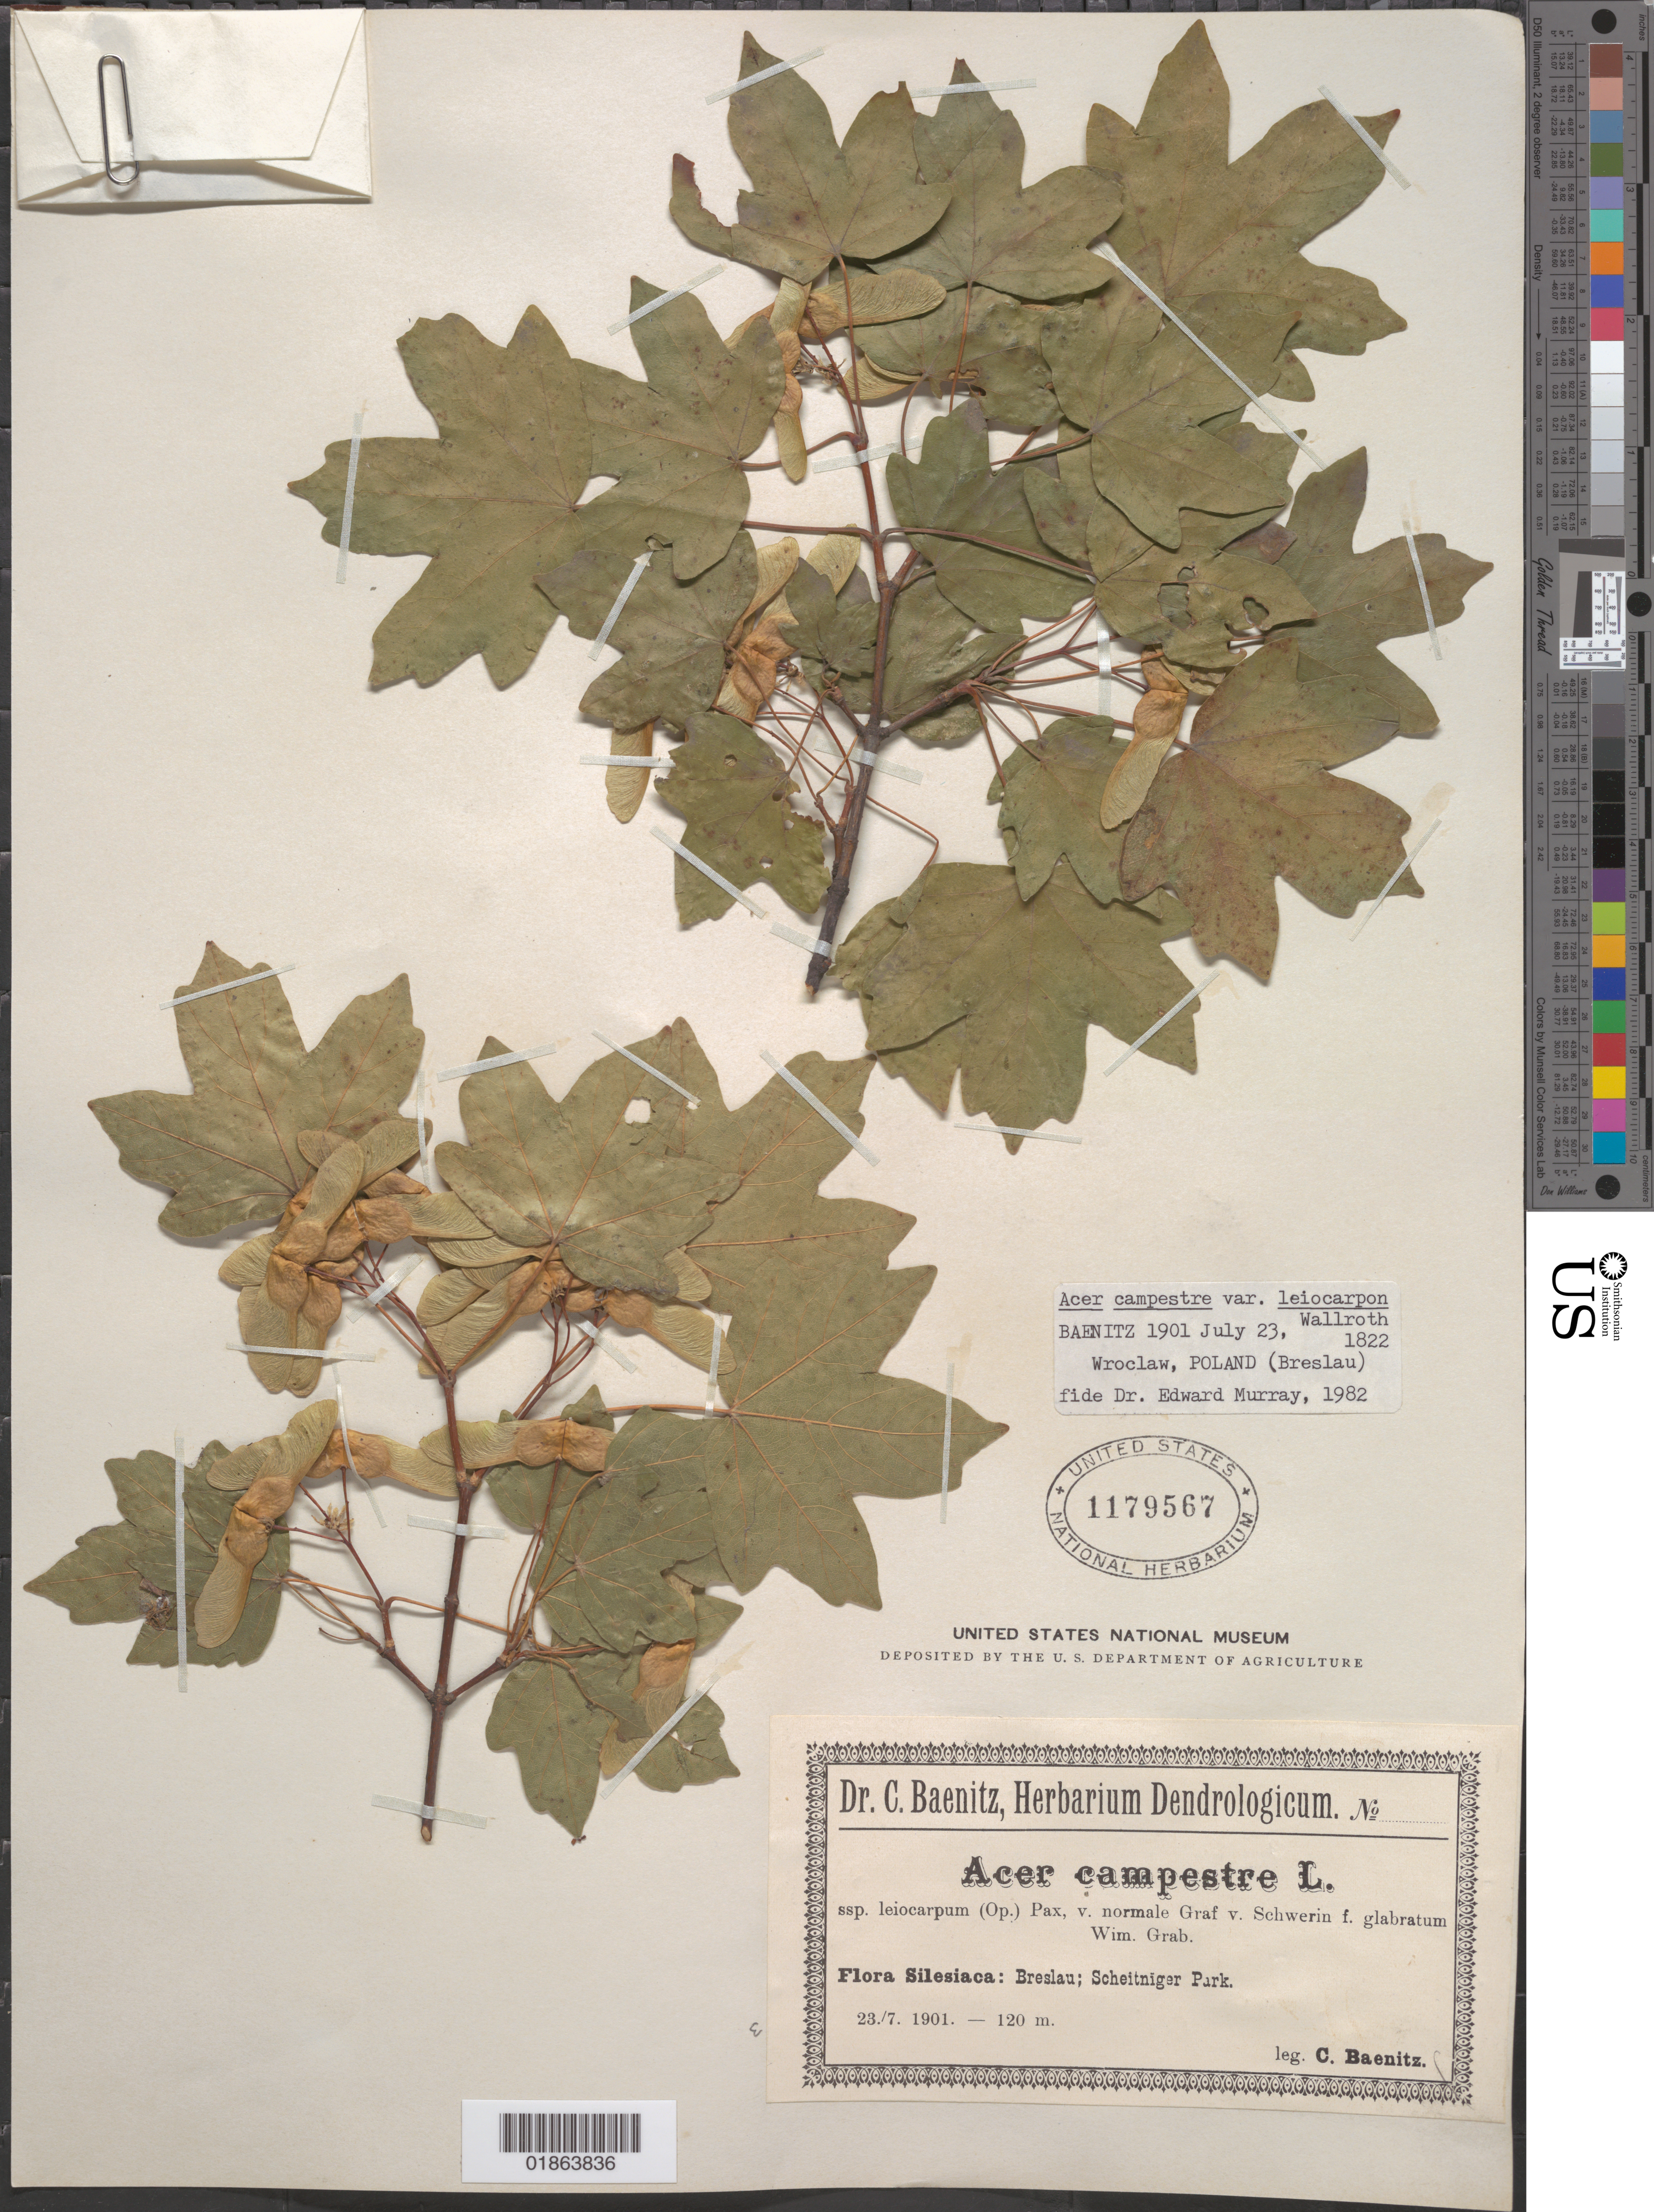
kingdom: Plantae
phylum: Tracheophyta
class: Magnoliopsida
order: Sapindales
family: Sapindaceae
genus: Acer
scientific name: Acer campestre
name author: L.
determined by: Murray, Edward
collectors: C. G. Baenitz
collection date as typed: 23./7. 1901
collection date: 1901-07-23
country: Poland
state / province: Dolnoslaskie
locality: Flora Silesiaca: Breslau; Scheitniger Park [Silesia: Wroclaw]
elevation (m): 120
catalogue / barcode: US 1179567